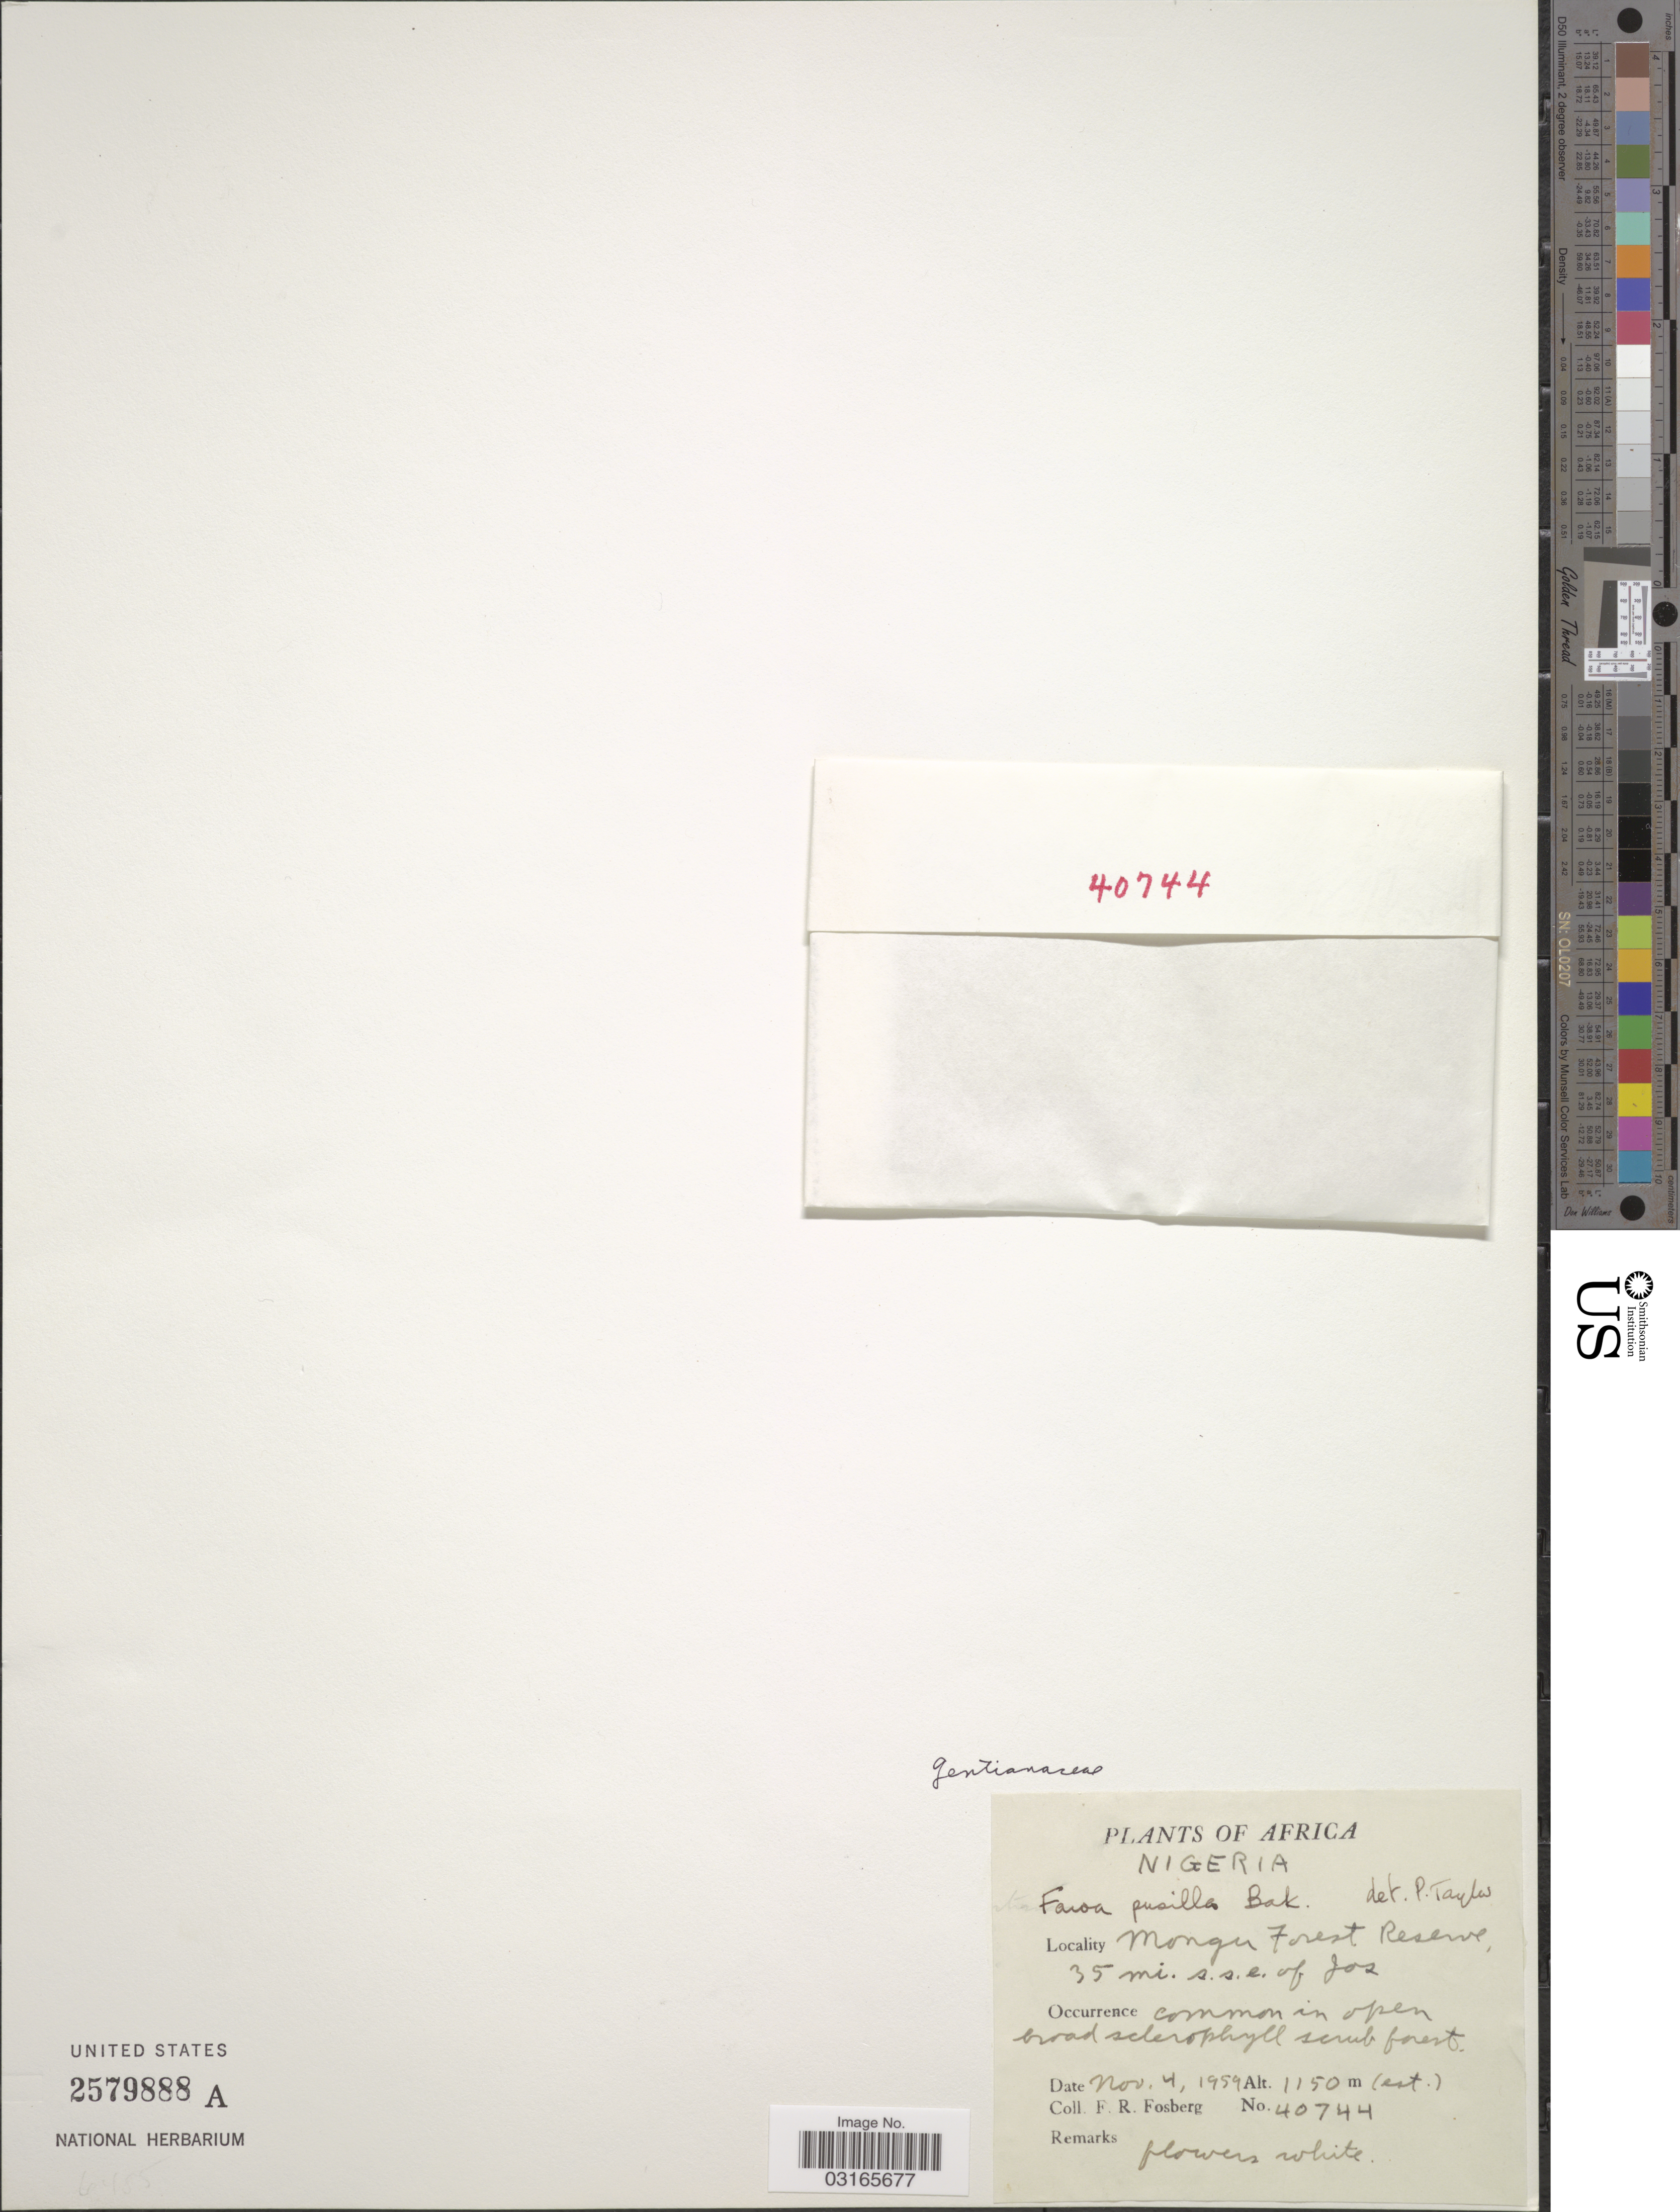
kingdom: Plantae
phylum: Tracheophyta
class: Magnoliopsida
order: Gentianales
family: Gentianaceae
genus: Faroa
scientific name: Faroa pusilla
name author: Baker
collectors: F. R. Fosberg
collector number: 40744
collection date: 1959-11-04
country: Nigeria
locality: Mongu Forest Reserve, 35 mi. s.s.e. of Jos.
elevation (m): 1150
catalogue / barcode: US 2579888A